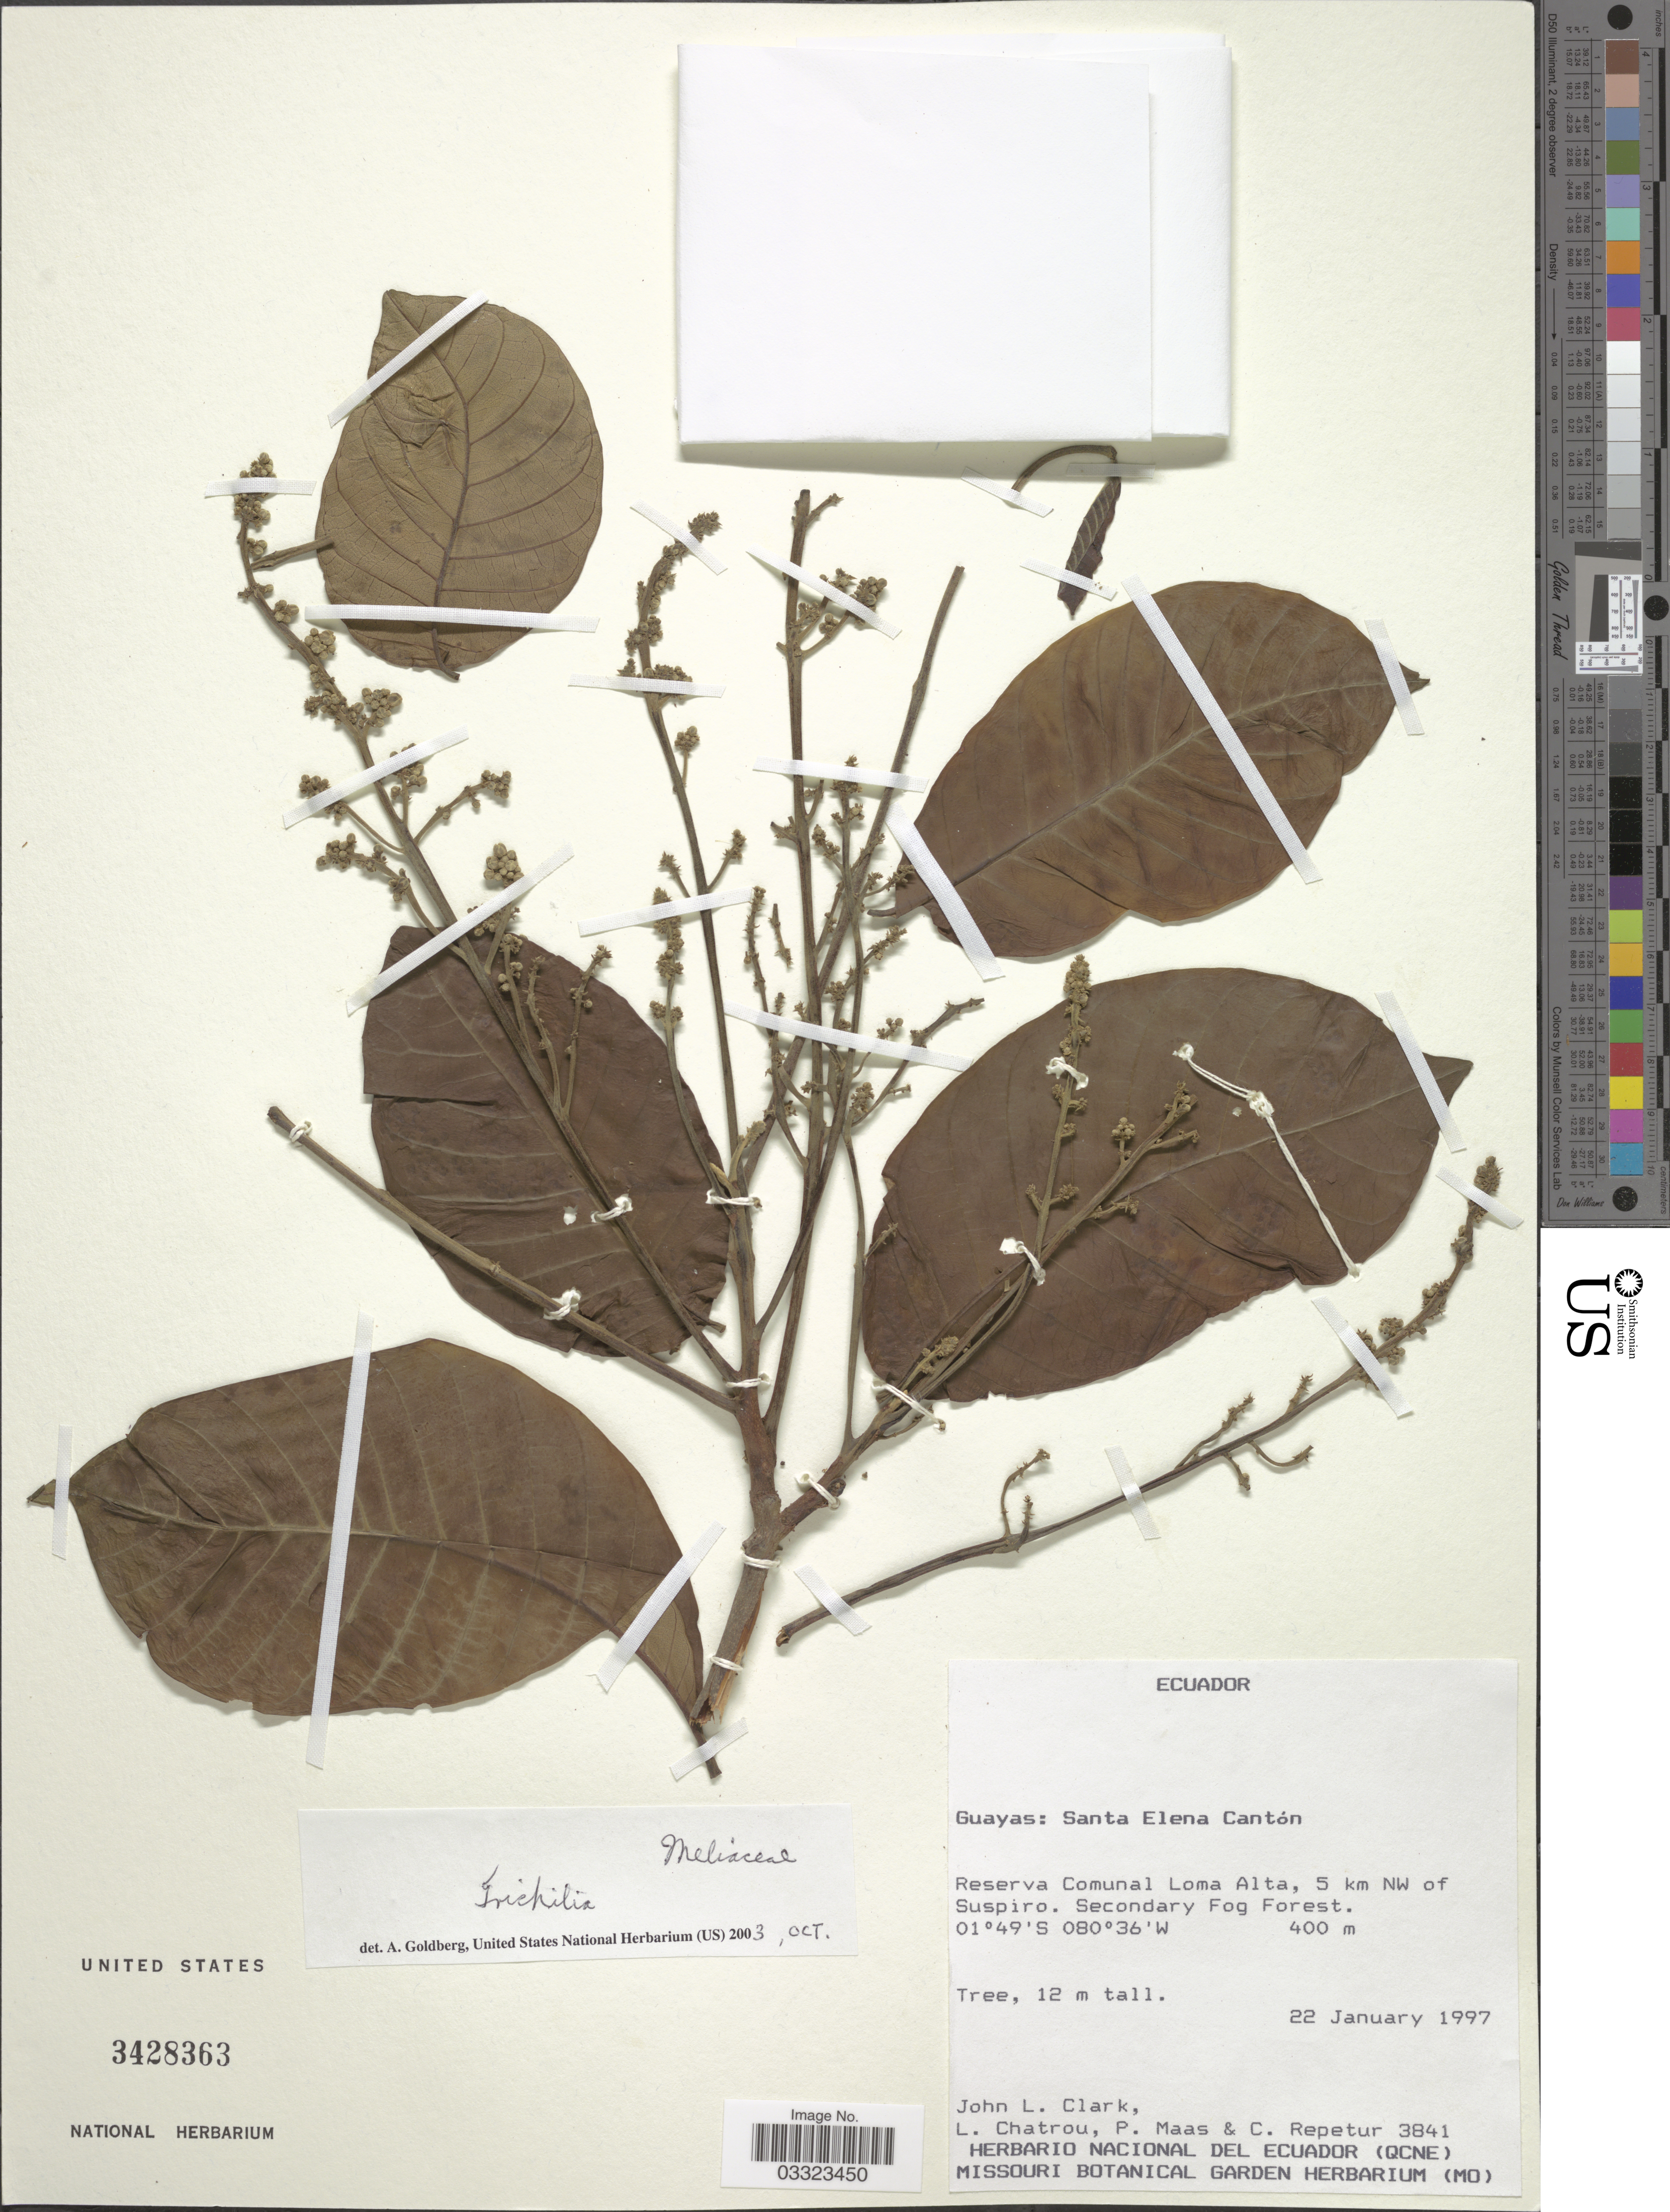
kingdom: Plantae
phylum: Tracheophyta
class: Magnoliopsida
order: Sapindales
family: Meliaceae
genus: Trichilia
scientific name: Trichilia sp.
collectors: J. L. Clark, L. W. Chatrou, P. Maas & C. Repetur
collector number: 3841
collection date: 1997-01-22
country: Ecuador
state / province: Guayas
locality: Santa Elena Cantón, Reserva Comunal Loma Alta, 5 km NW of Suspiro.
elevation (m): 400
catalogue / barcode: US 3428363